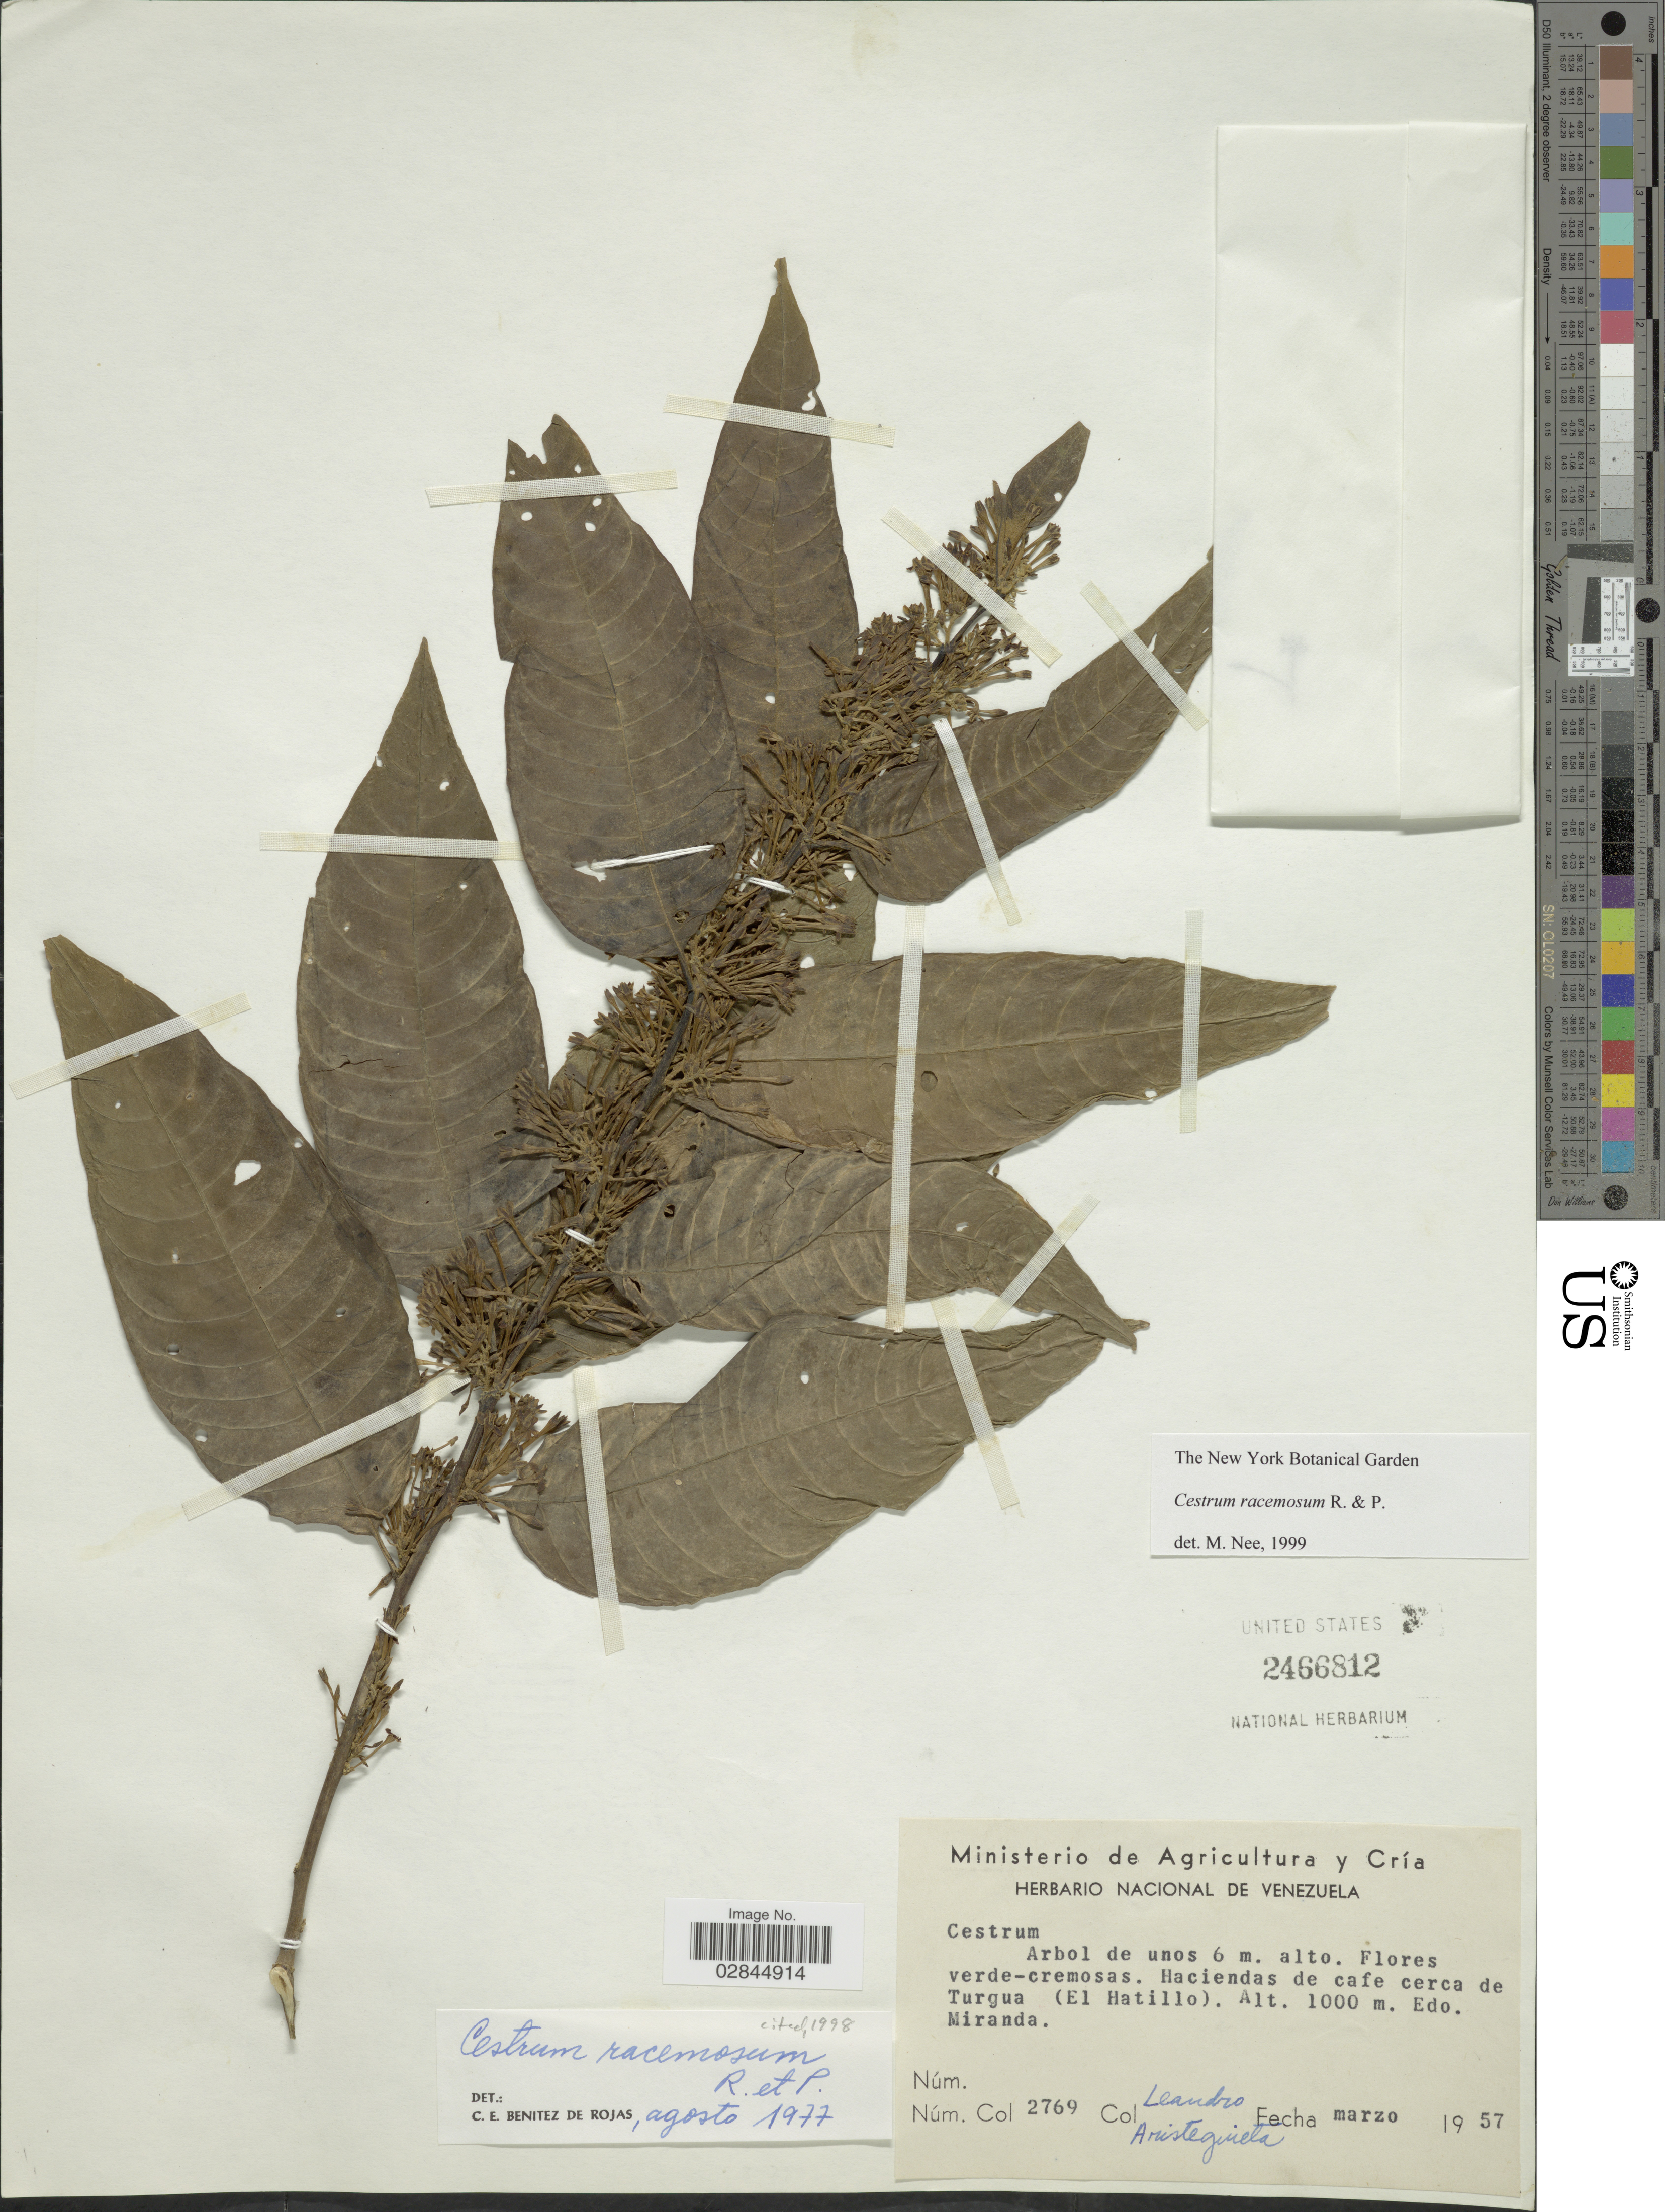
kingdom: Plantae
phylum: Tracheophyta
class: Magnoliopsida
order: Solanales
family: Solanaceae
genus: Cestrum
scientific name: Cestrum racemosum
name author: Ruiz & Pav.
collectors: L. Aristeguieta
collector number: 2769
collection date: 1957-03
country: Venezuela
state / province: Miranda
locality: Haciendas de cafe cerca de Turgua (El Hatillo).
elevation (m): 1000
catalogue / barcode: US 2466812